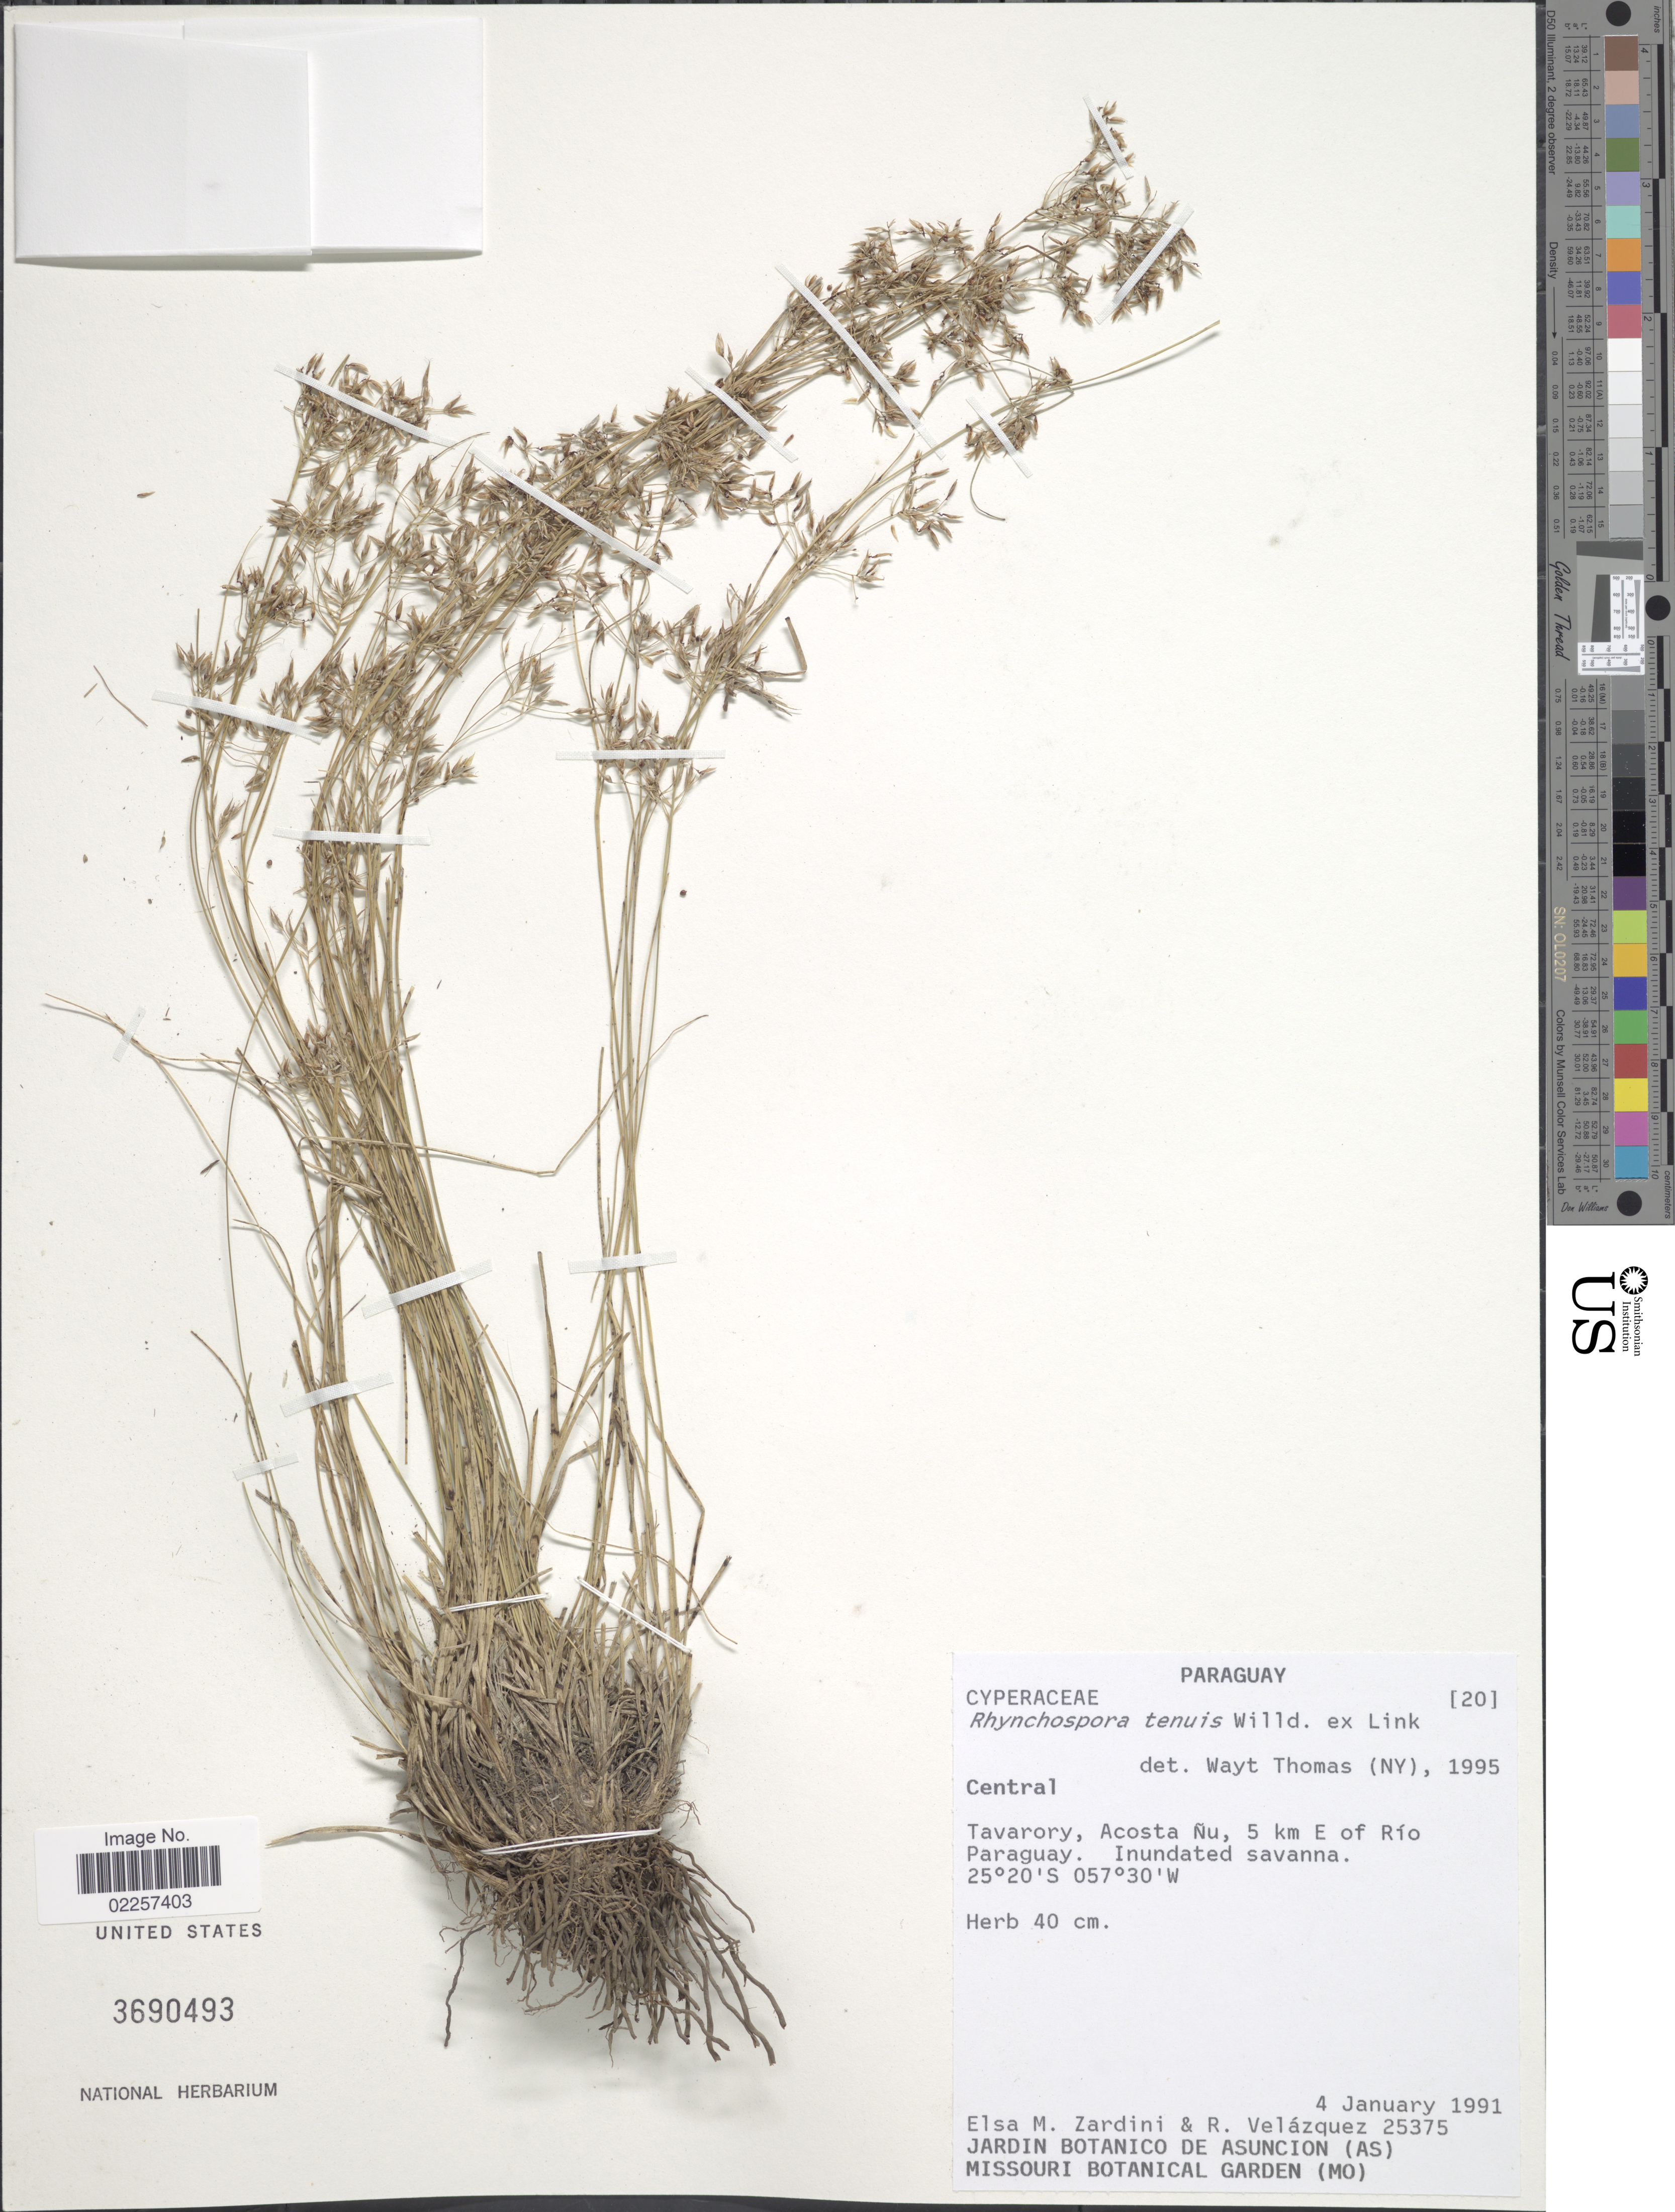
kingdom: Plantae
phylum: Tracheophyta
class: Liliopsida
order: Poales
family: Cyperaceae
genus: Rhynchospora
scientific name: Rhynchospora tenuis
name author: Link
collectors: E. M. Zardini & R. Velázquez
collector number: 25375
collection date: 1991-01-04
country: Paraguay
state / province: Central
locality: Tavarory, Acosta Nu, 5 km E of Rio Paraguay, inundated savanna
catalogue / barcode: US 3690493